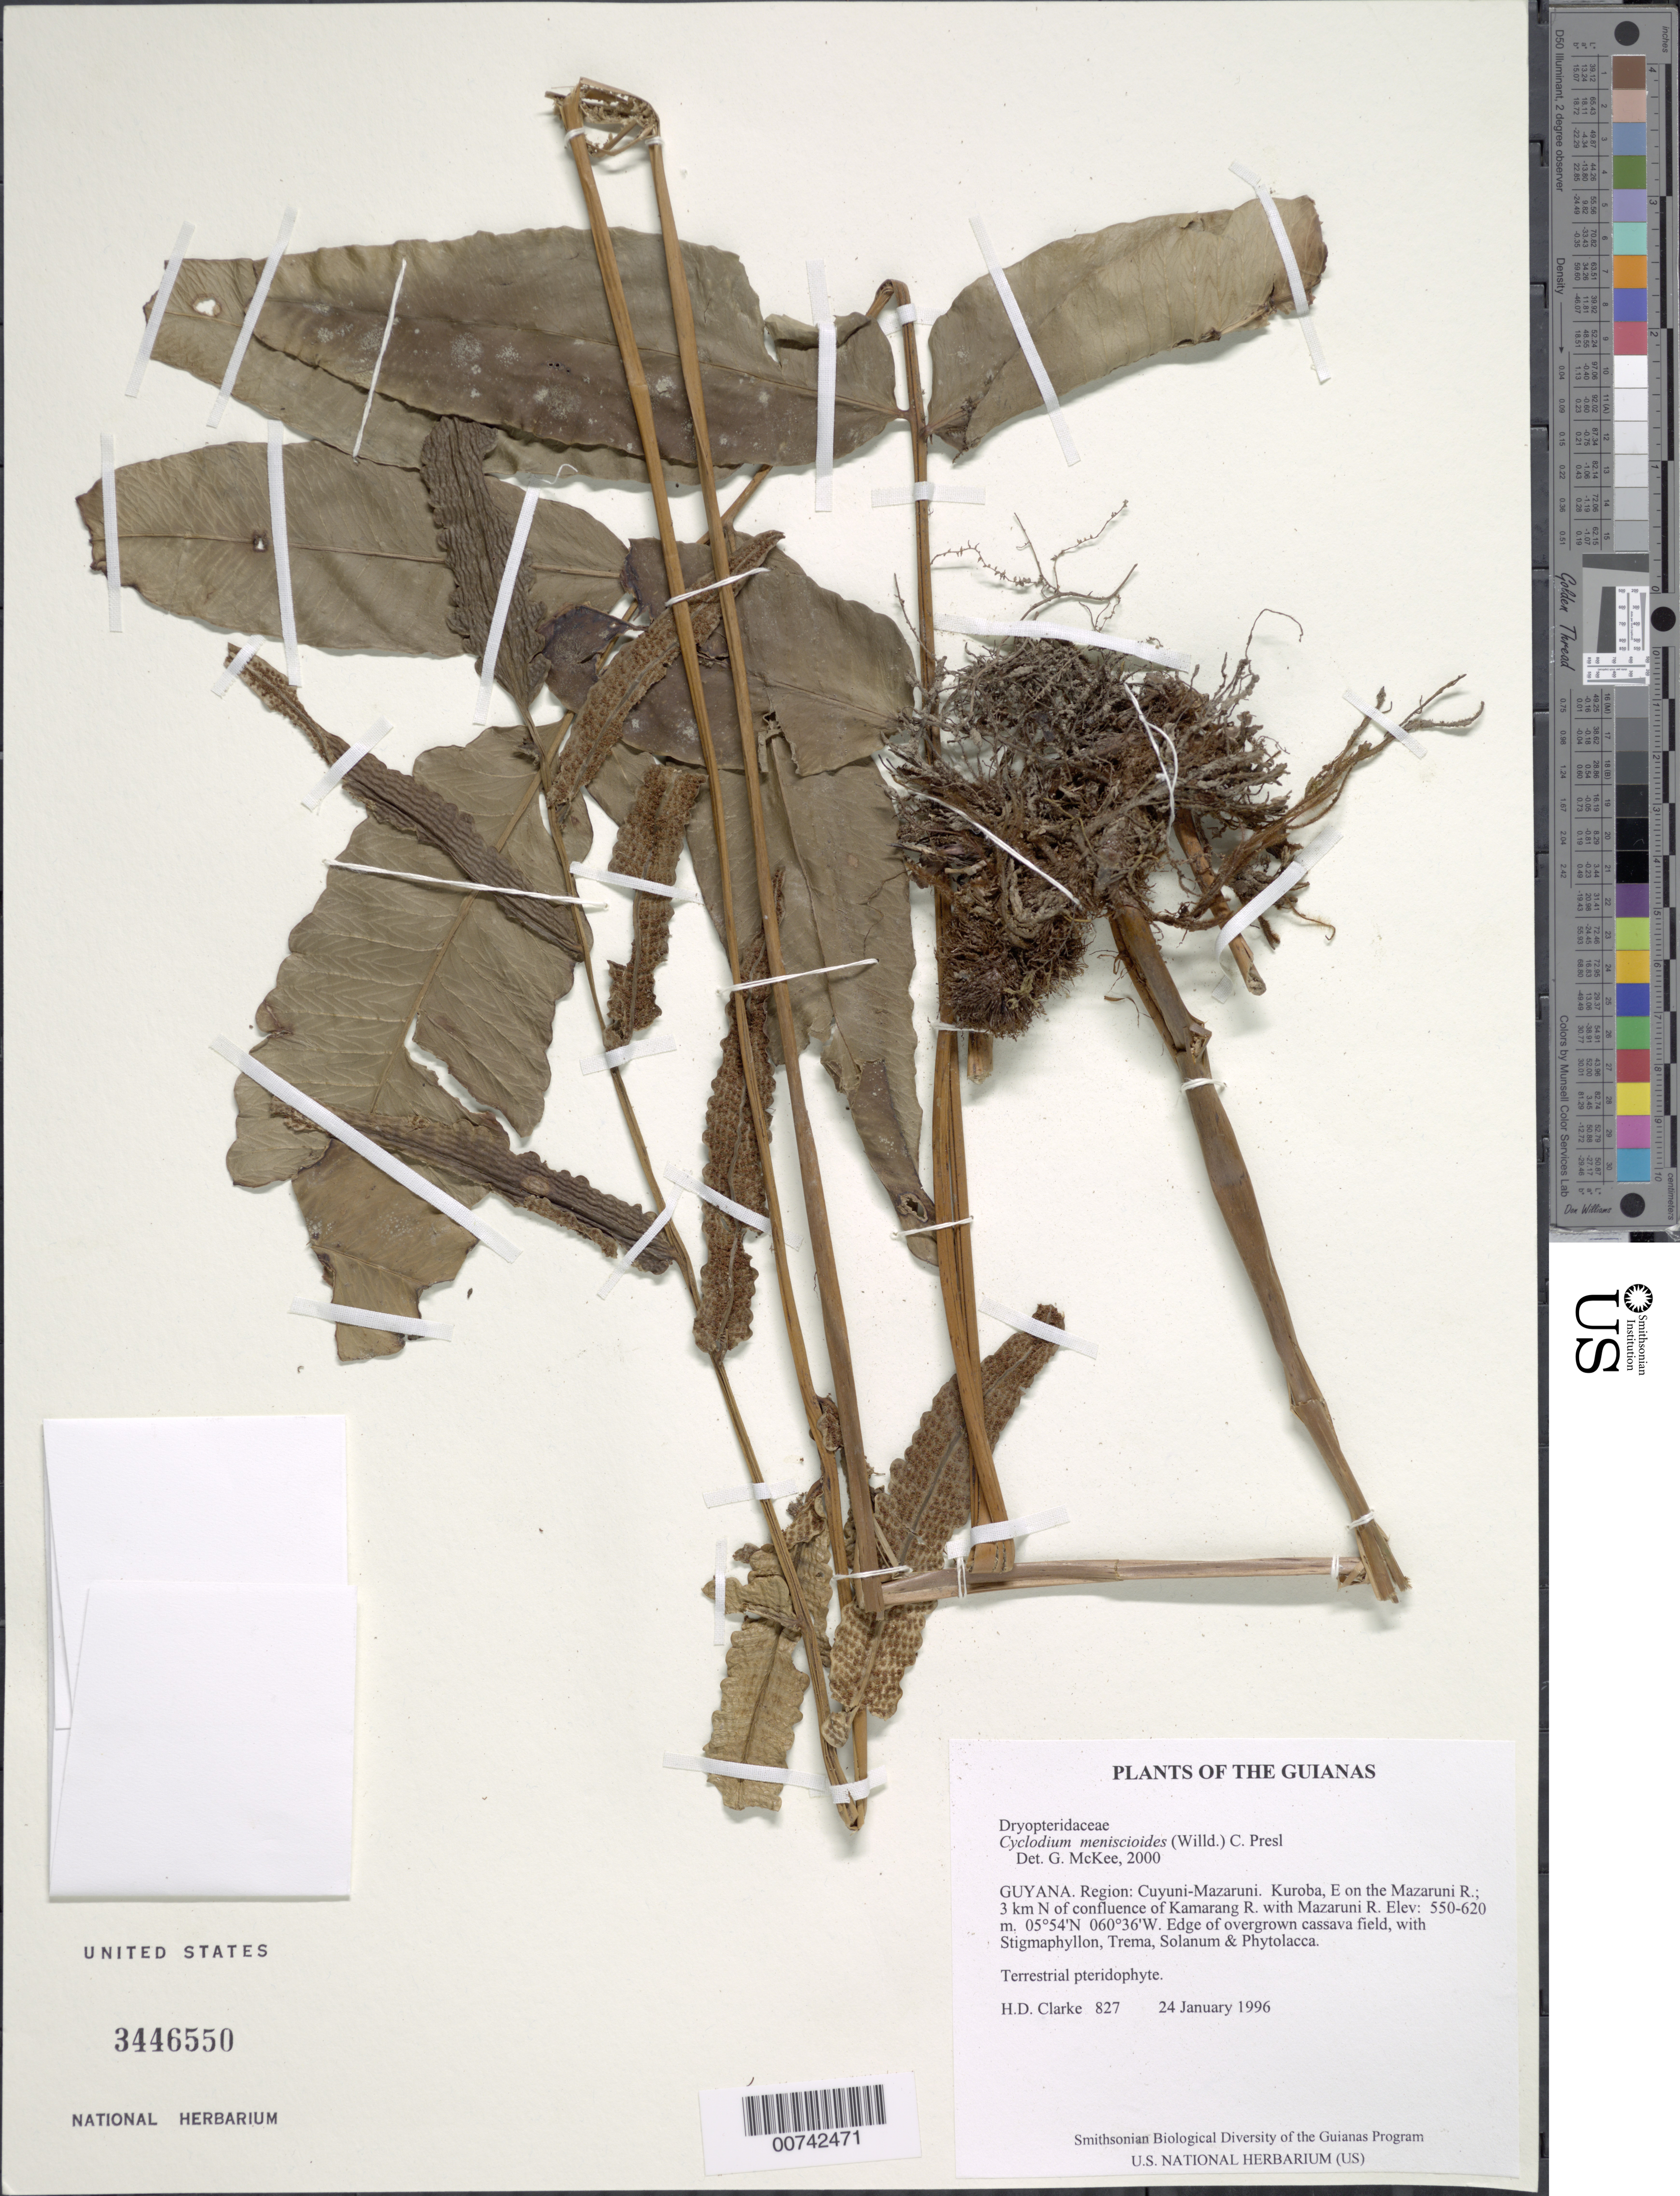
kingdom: Plantae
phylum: Tracheophyta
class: Polypodiopsida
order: Polypodiales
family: Dryopteridaceae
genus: Cyclodium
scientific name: Cyclodium meniscioides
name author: (Willd.) C. Presl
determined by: McKee, G. S., (US), NMNH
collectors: H. D. Clarke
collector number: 827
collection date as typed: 24 January 1996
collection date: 1996-01-24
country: Guyana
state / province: Cuyuni-Mazaruni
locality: Kuroba, E on the Mazaruni R.; 3 km N of confluence of Kamarang R. with Mazaruni R.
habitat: Edge of overgrown cassava field, with Stigmaphyllon, Trema, Solanum & Phytolacca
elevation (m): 550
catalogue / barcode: US 3446550